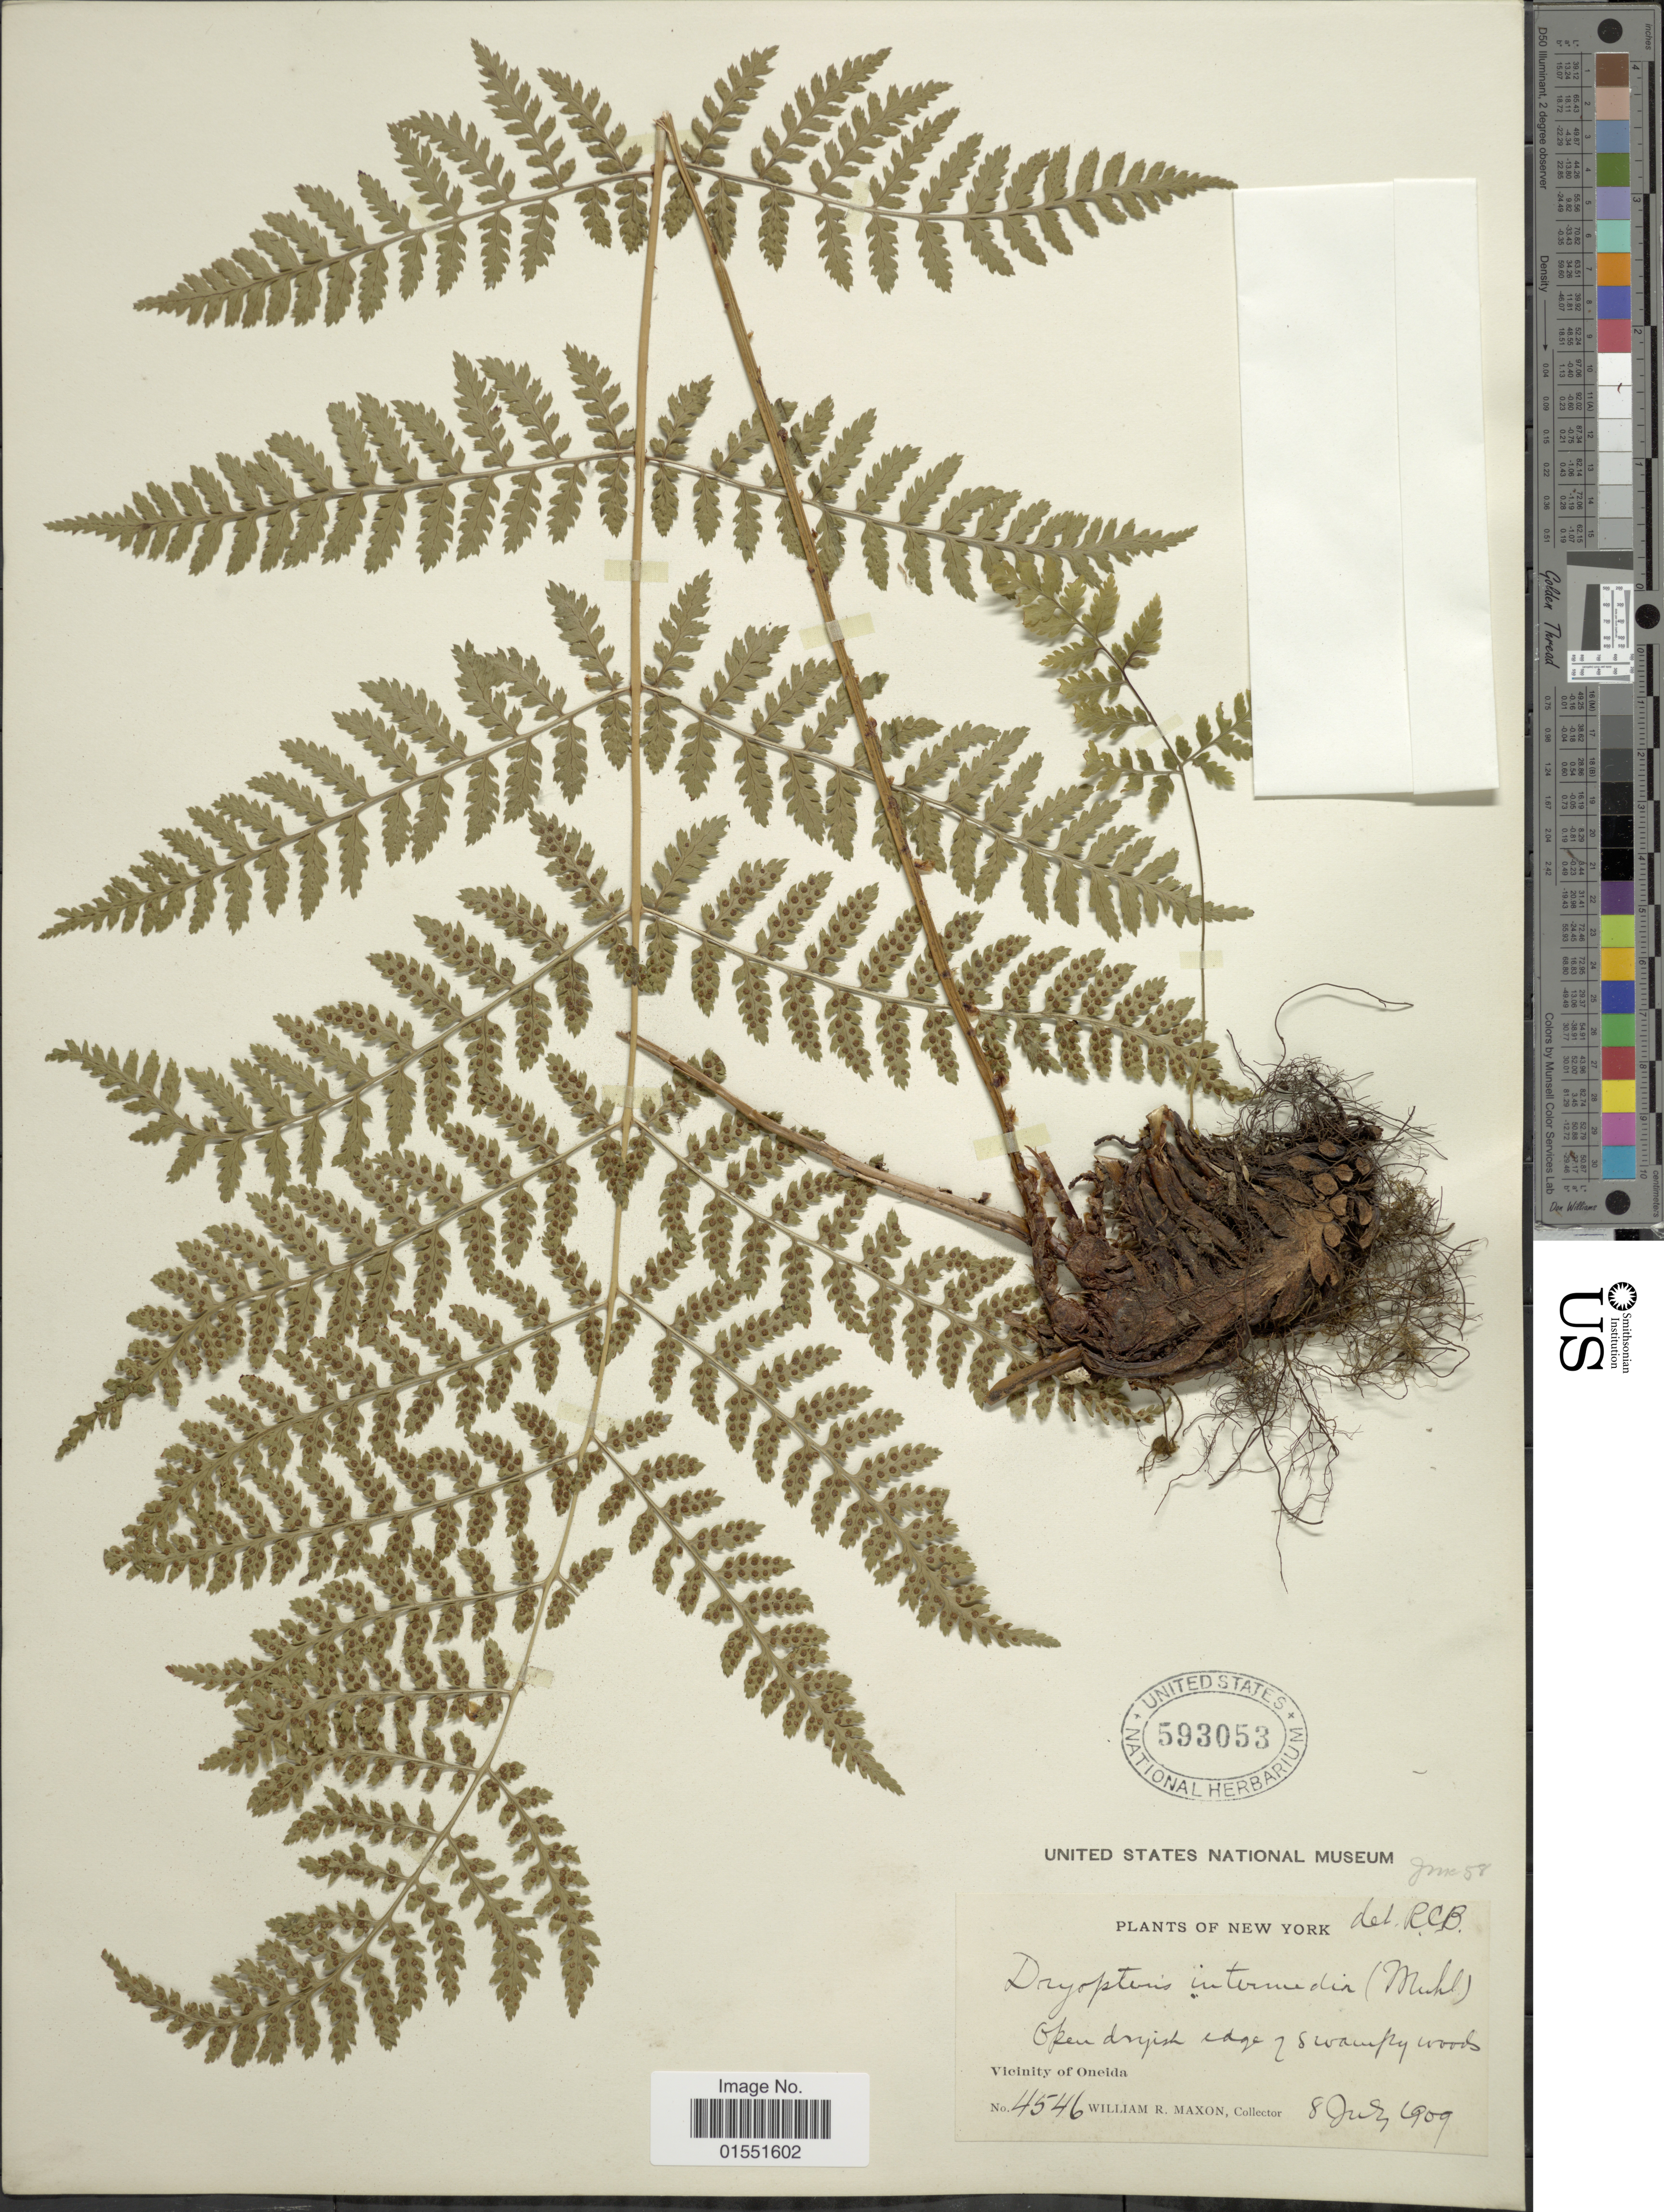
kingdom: Plantae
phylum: Tracheophyta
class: Polypodiopsida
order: Polypodiales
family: Dryopteridaceae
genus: Dryopteris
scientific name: Dryopteris intermedia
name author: (Muhl.) A. Gray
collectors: W. R. Maxon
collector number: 4546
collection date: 1909-07-08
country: United States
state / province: New York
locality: Open dryish edge of swampy woods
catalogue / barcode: US 593053